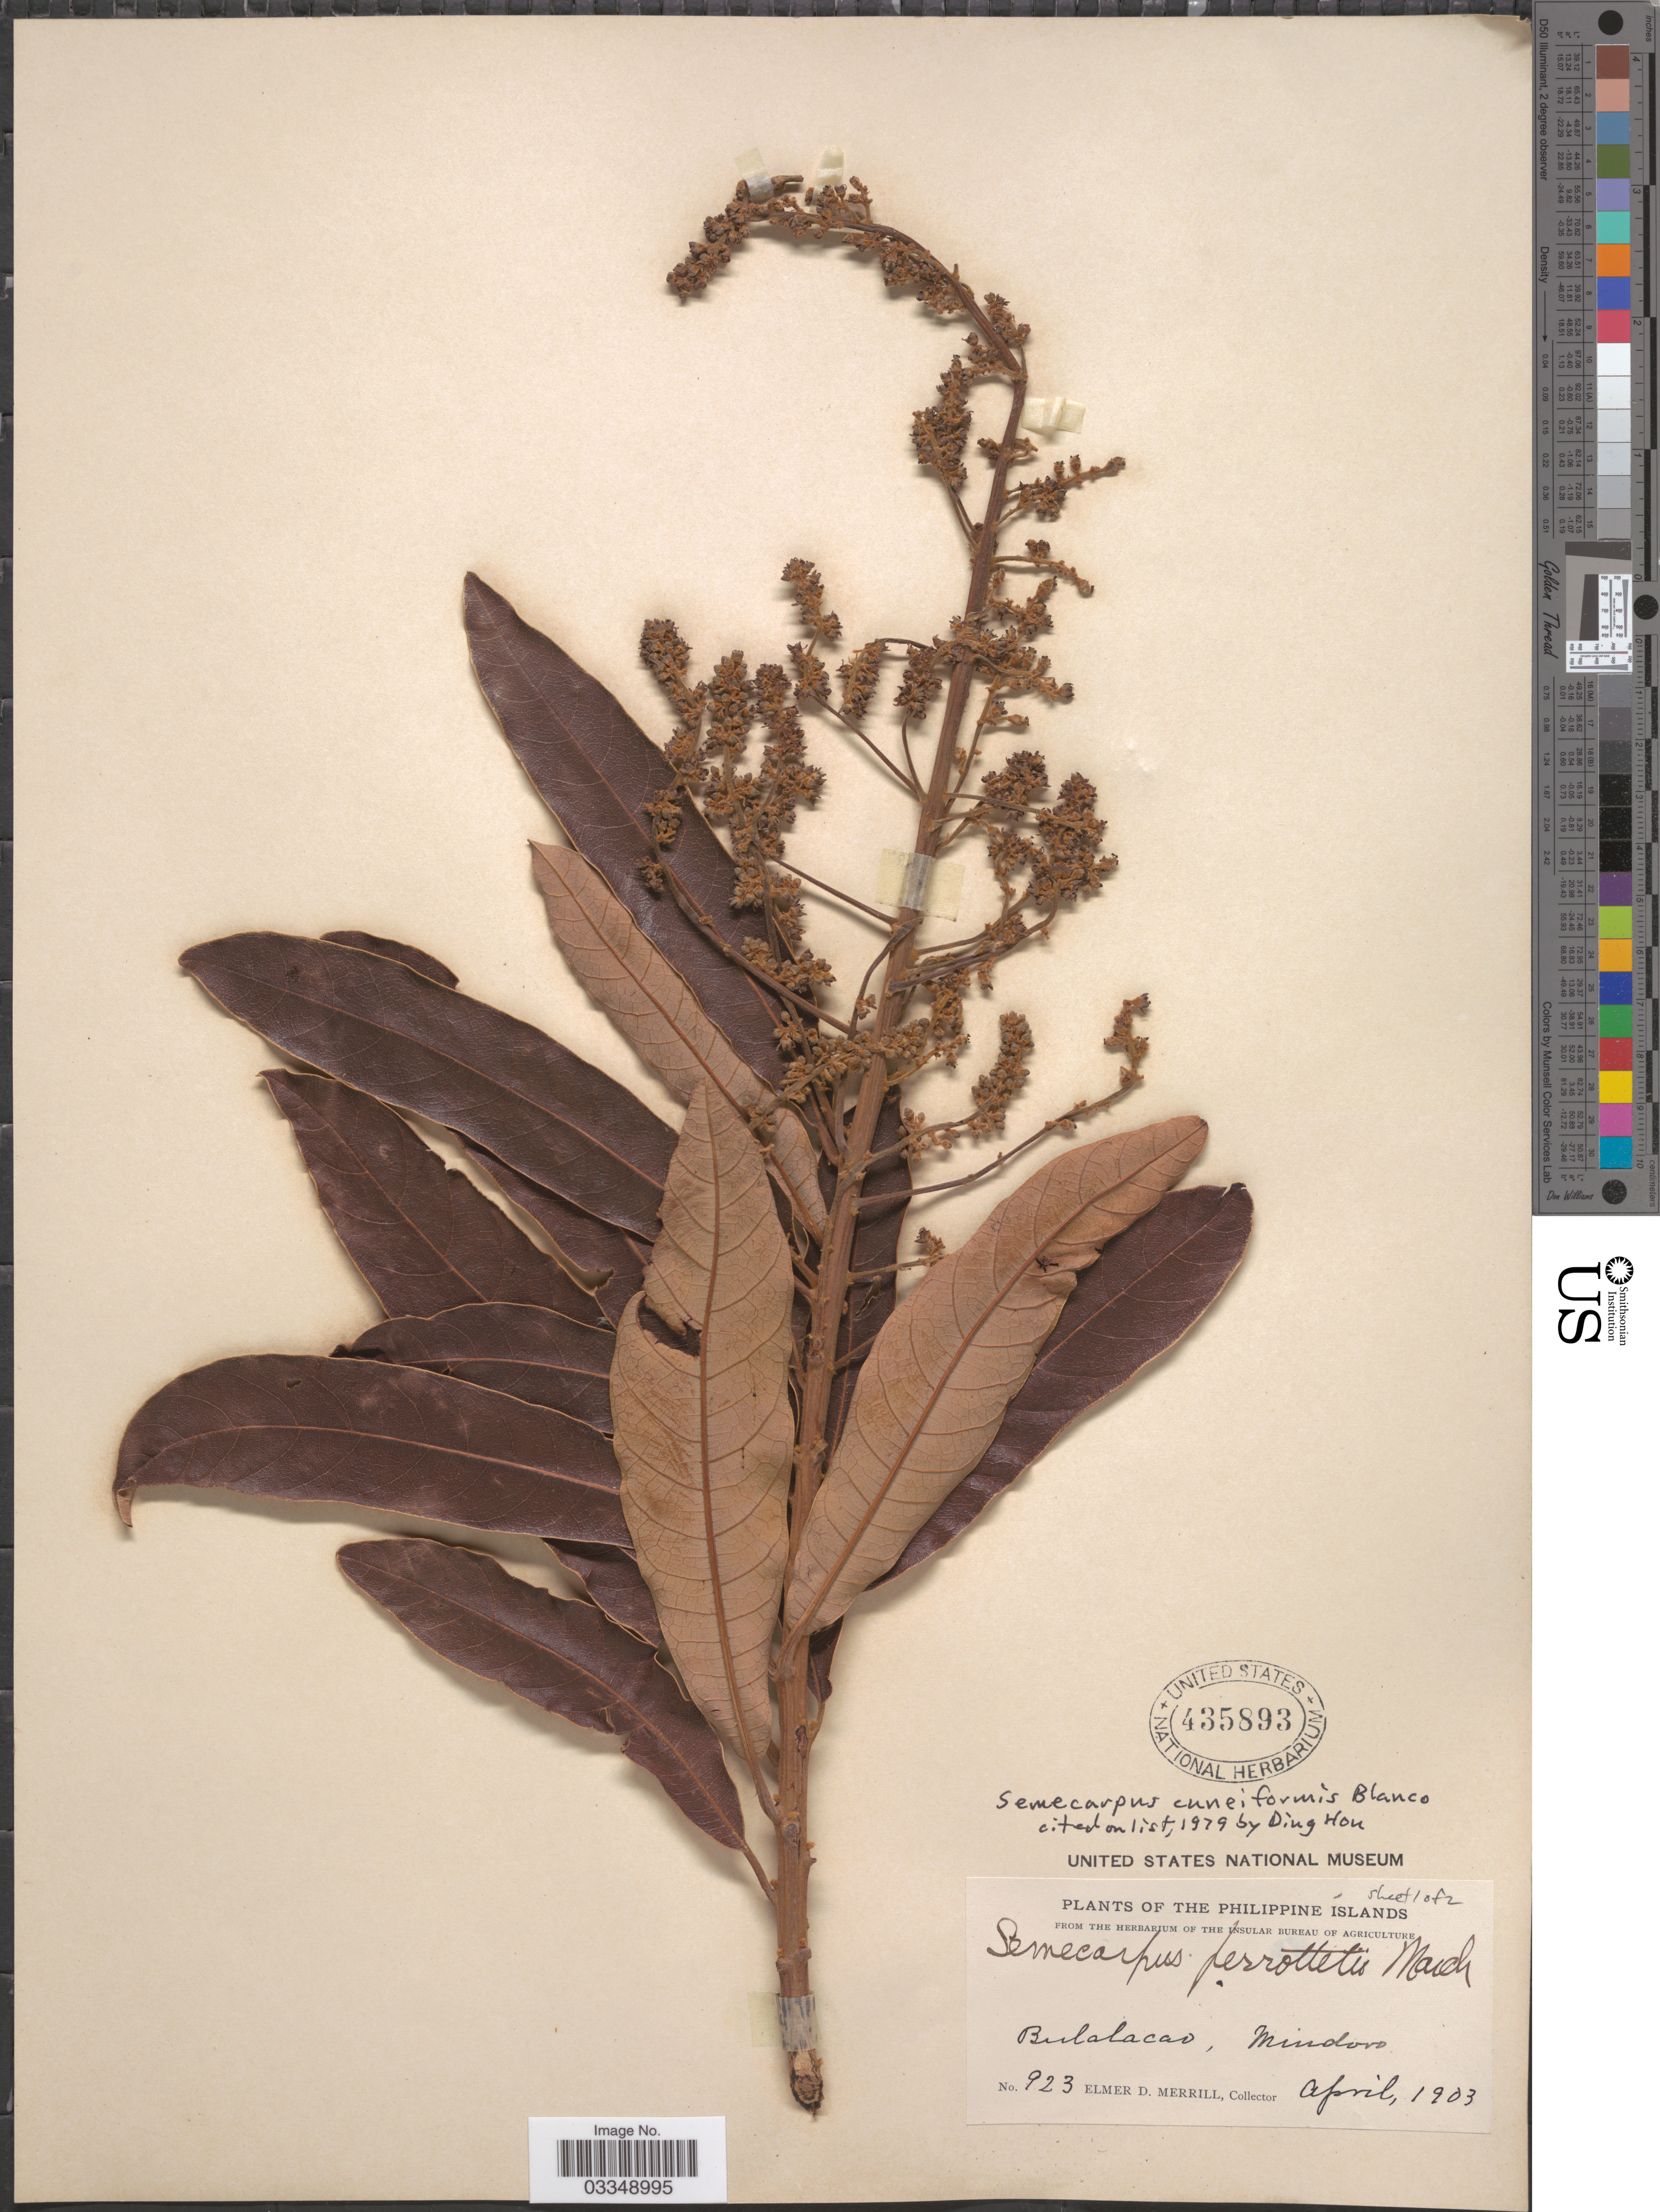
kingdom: Plantae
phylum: Tracheophyta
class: Magnoliopsida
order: Sapindales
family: Anacardiaceae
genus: Semecarpus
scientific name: Semecarpus cuneiformis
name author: Blanco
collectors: E. D. Merrill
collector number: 923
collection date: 1903-04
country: Philippines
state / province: Mimaropa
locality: The Philippine Islands. Bulalacao, Mindoro.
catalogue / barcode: US 435893